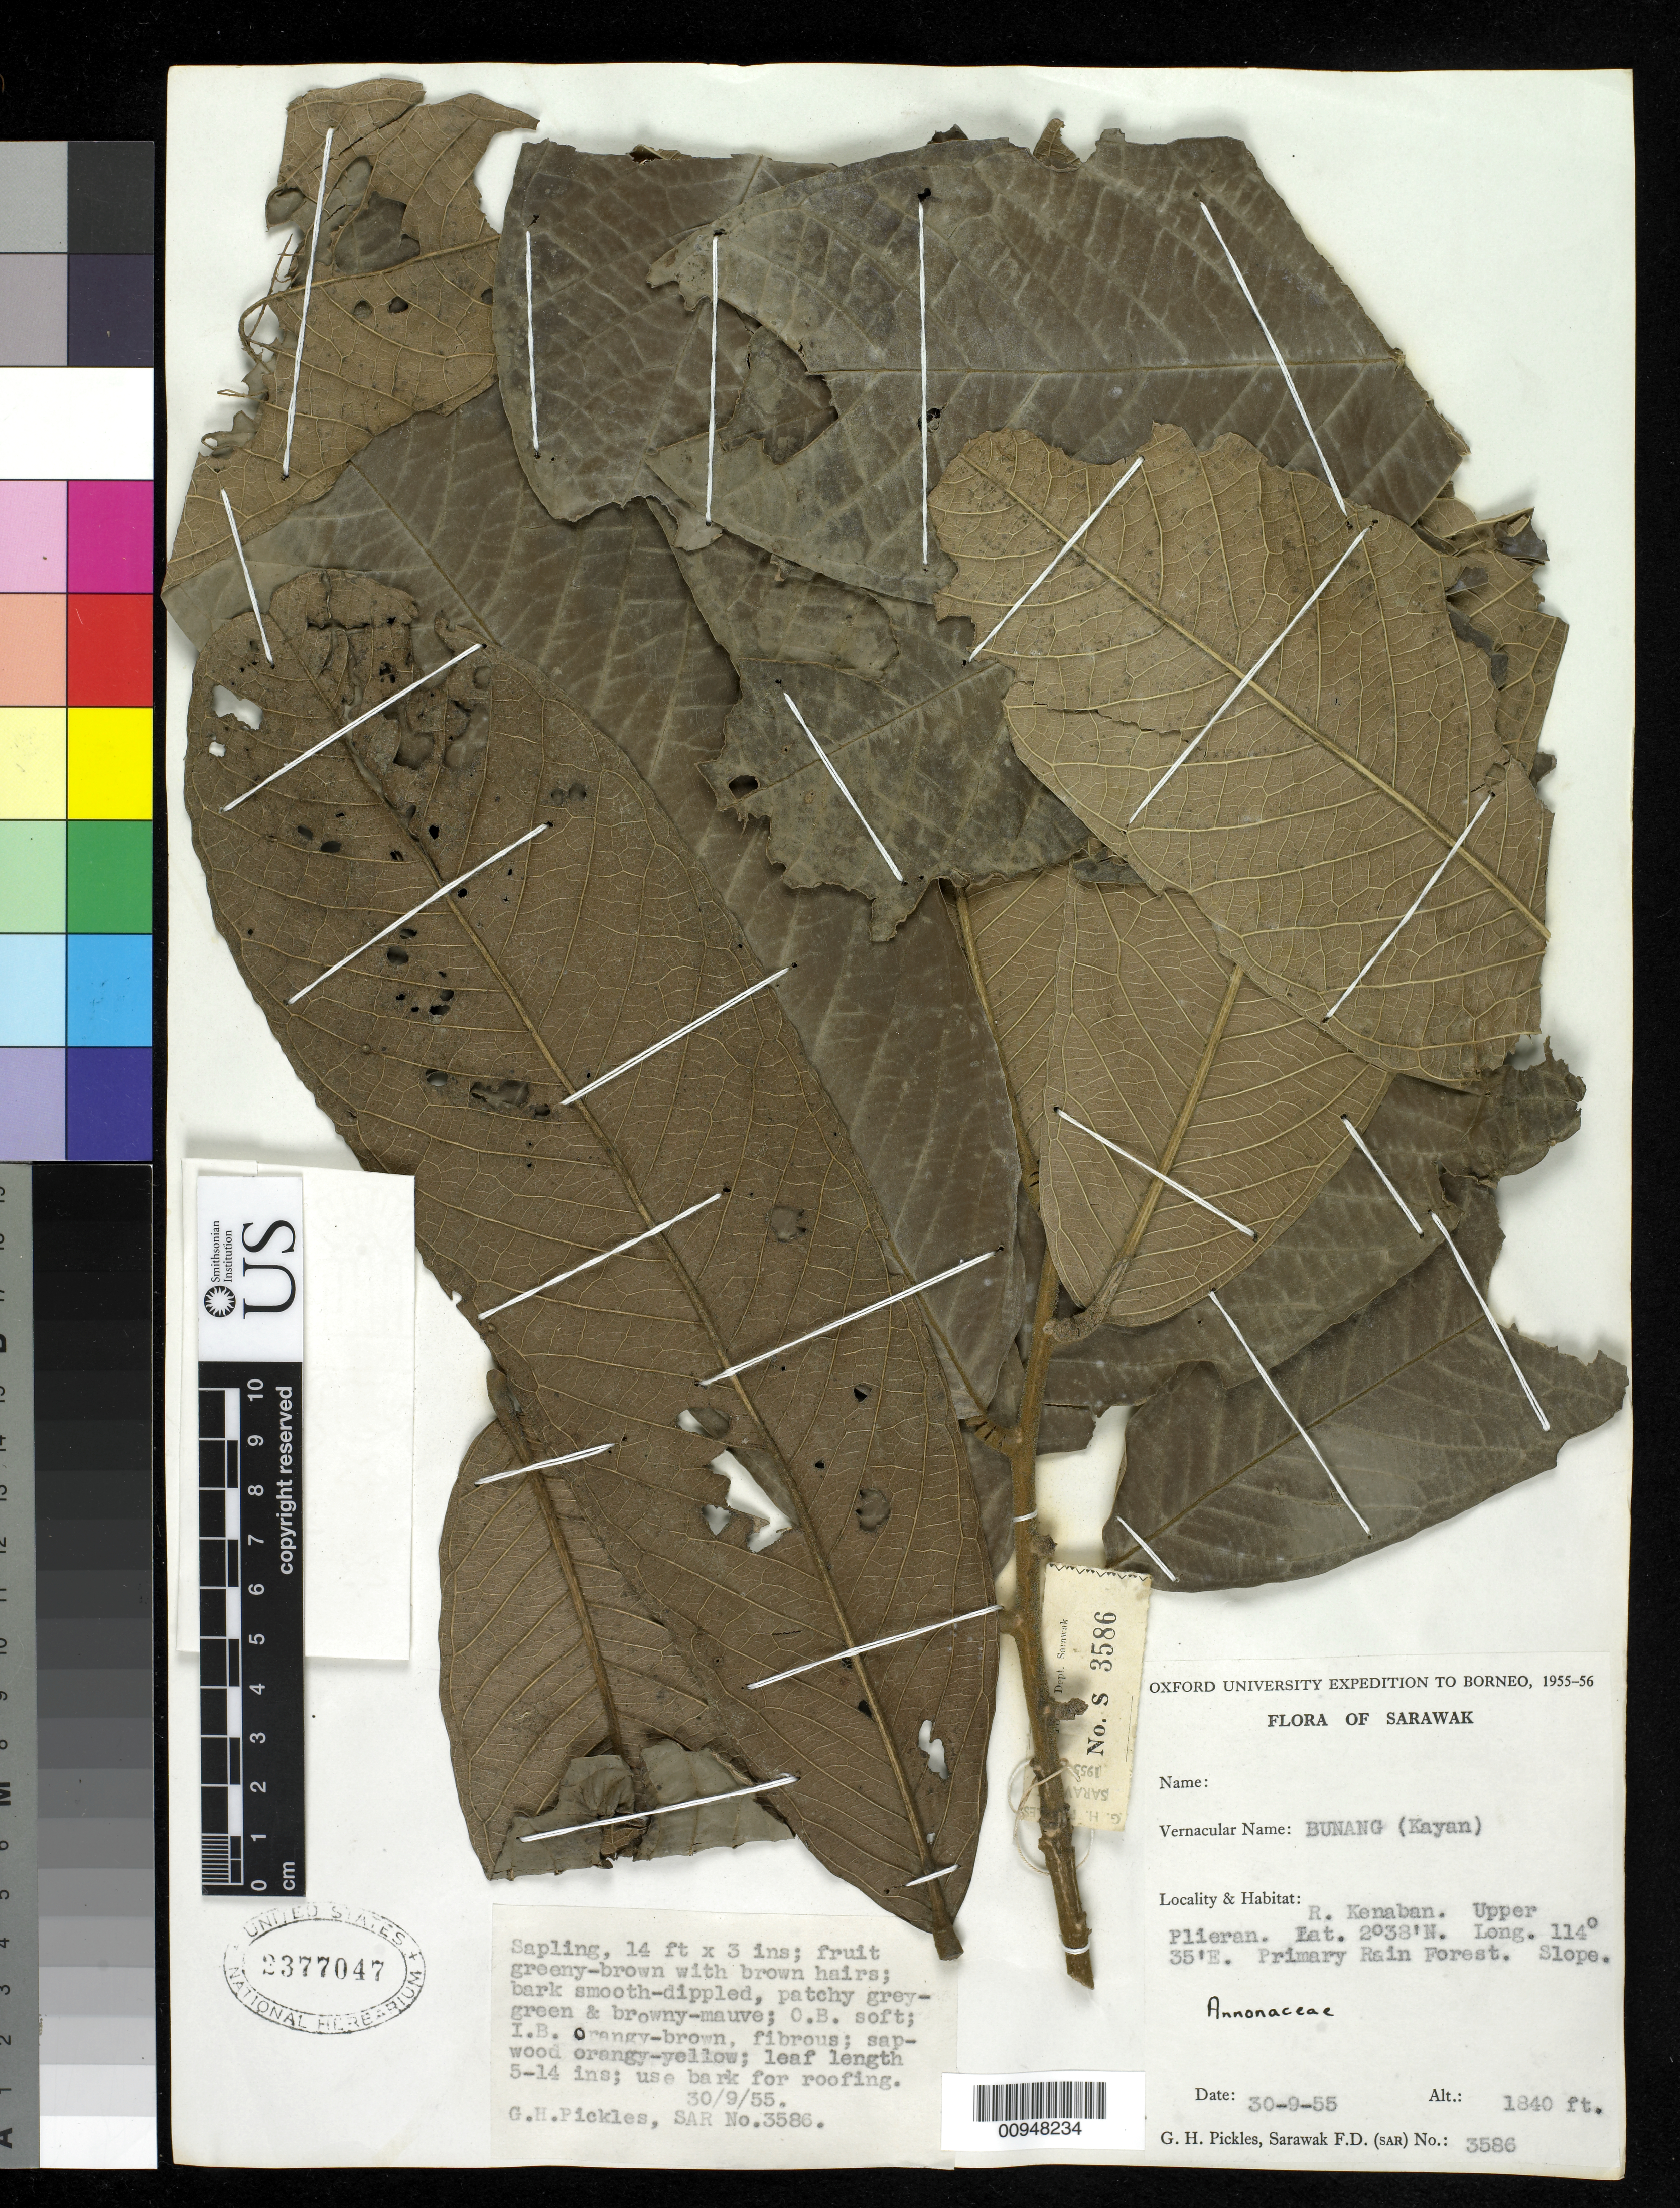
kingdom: Plantae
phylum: Tracheophyta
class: Magnoliopsida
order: Magnoliales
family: Annonaceae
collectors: G. Pickles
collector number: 3586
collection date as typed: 30 Sep 1955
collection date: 1955-09-30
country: Malaysia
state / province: Sarawak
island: Borneo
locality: River Kenaban.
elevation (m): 561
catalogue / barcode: US 2377047